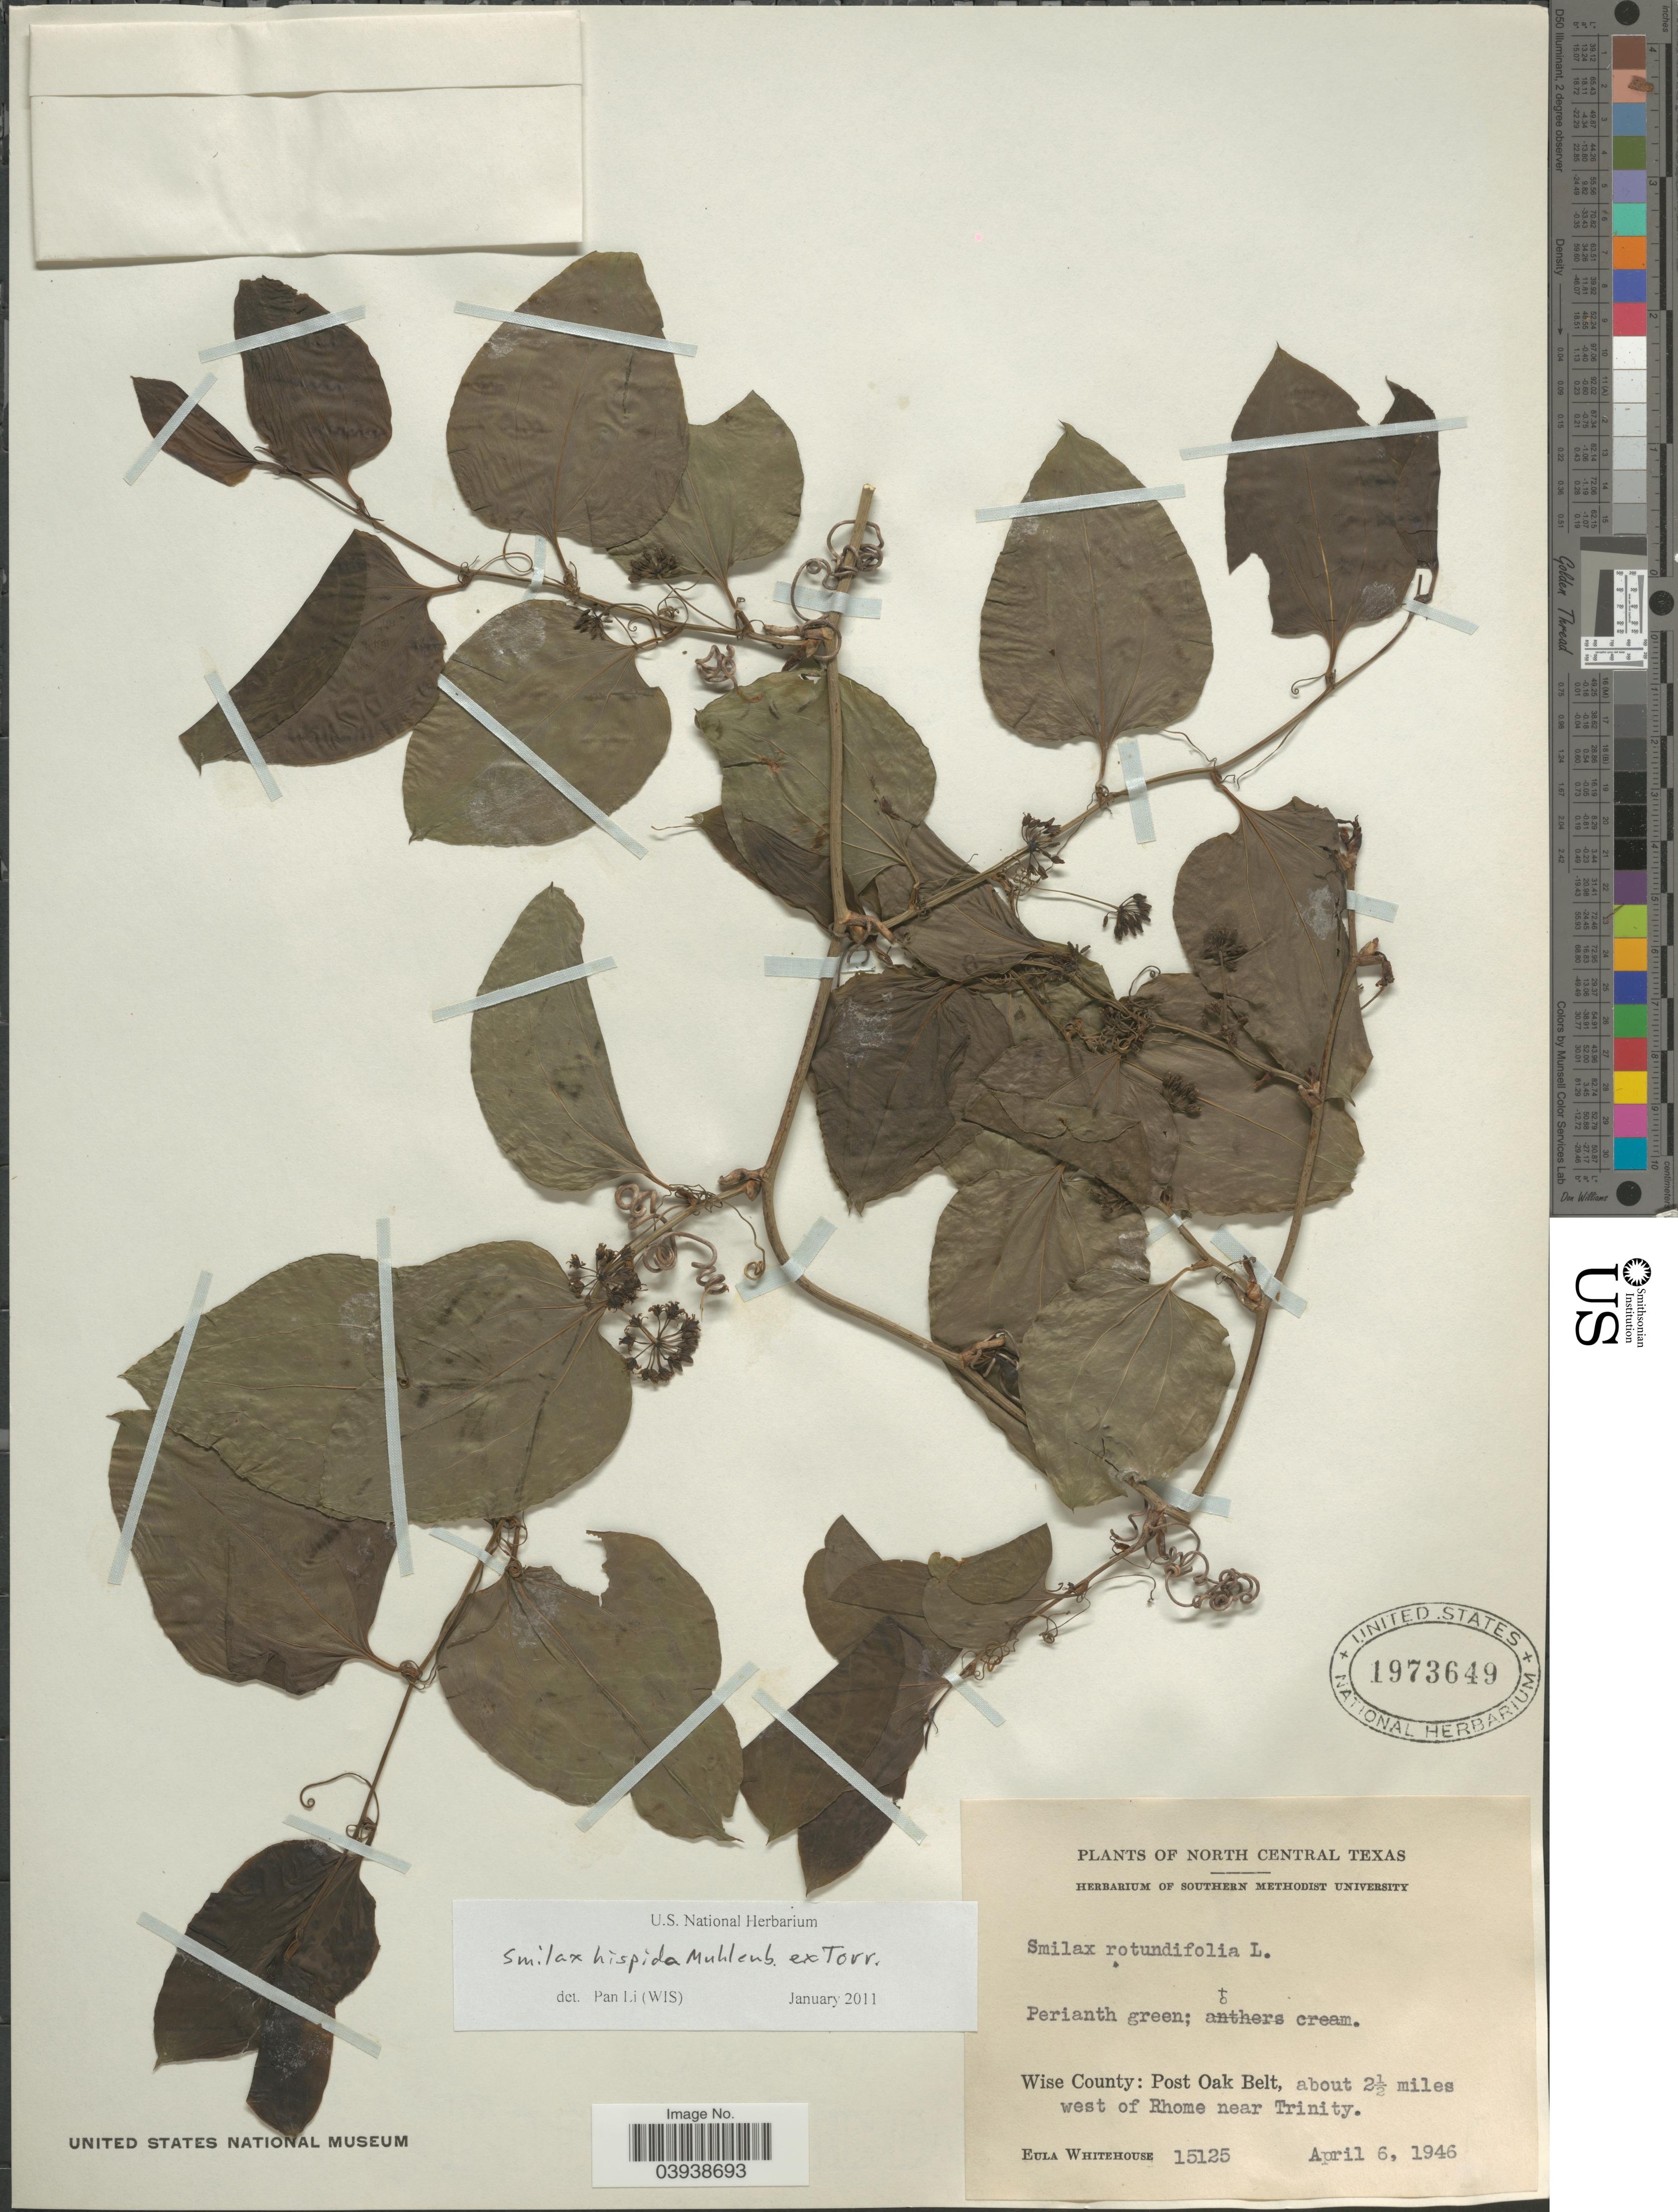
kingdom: Plantae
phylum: Tracheophyta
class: Liliopsida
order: Liliales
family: Smilacaceae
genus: Smilax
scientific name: Smilax hispida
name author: Raf.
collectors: E. Whitehouse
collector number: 15125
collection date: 1946-04-06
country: United States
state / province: Texas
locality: North Central Texas. Wise County: Post Oak Belt, about 2½ miles west of Rhome near Trinity.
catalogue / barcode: US 1973649